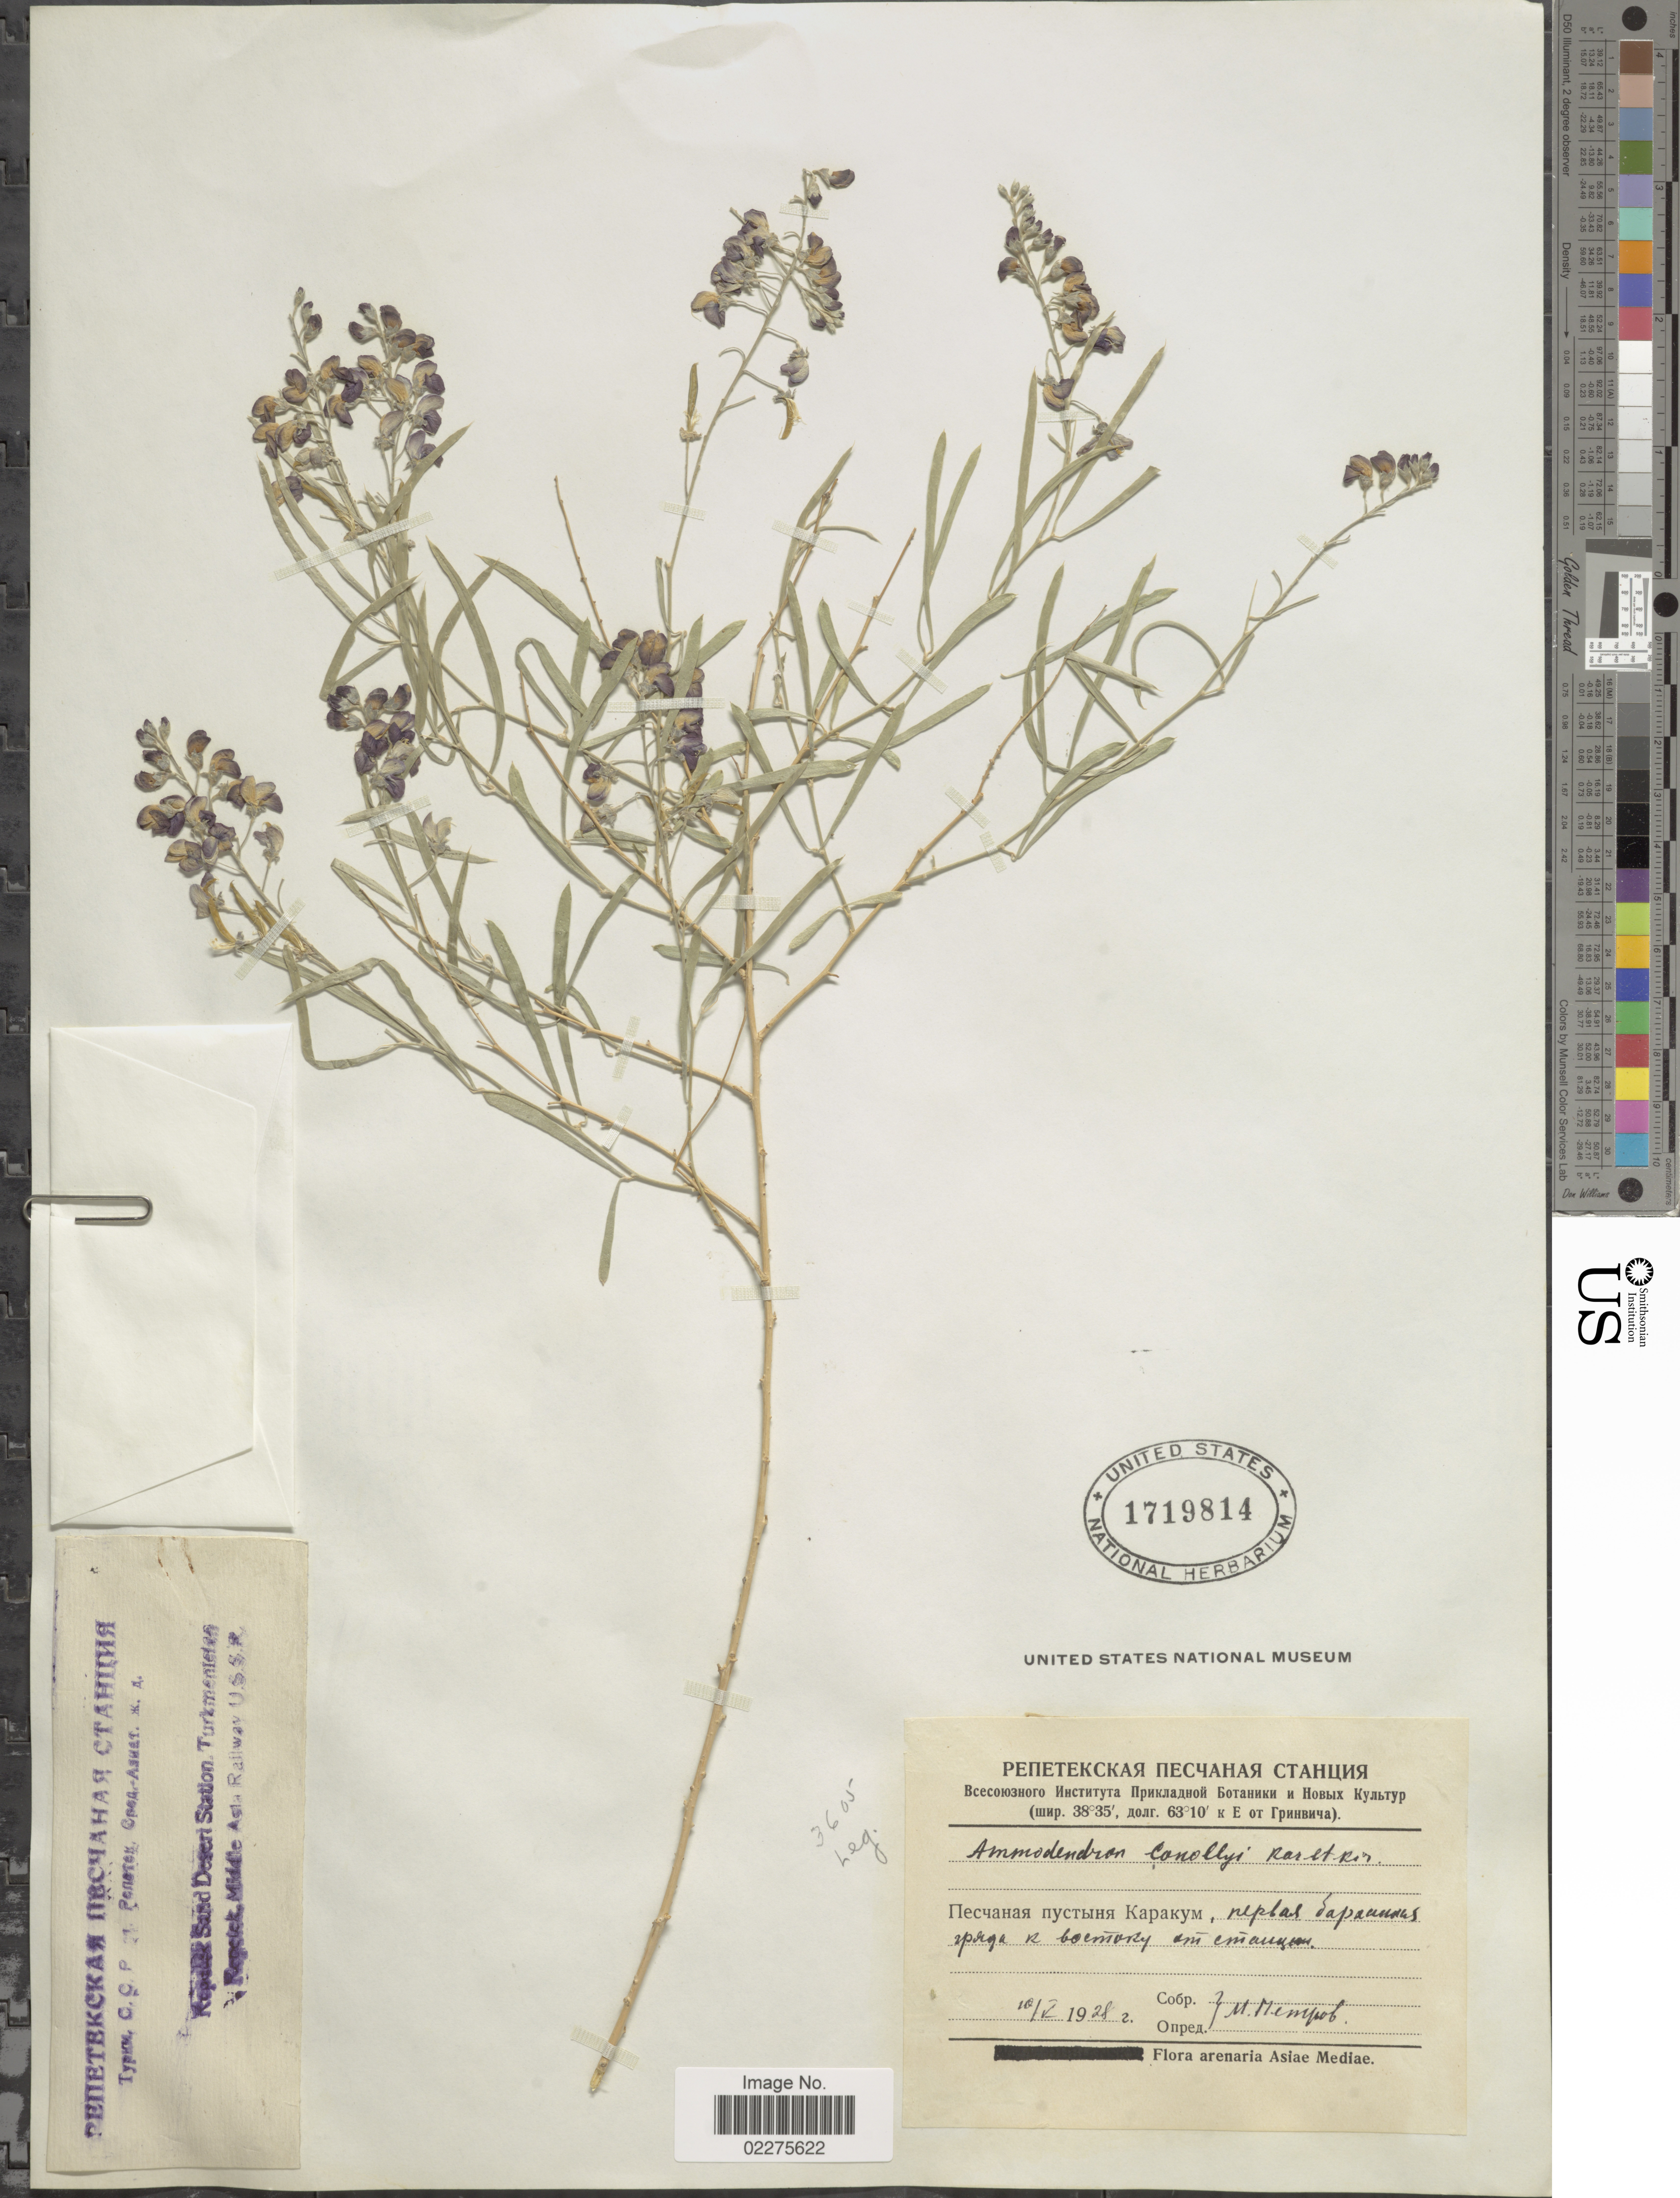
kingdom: Plantae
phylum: Tracheophyta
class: Magnoliopsida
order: Fabales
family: Fabaceae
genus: Ammodendron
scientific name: Ammodendron conollyi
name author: Bunge ex Boiss.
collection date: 1928-05-10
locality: Arenaria Asiae Mediae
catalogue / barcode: US 1719814